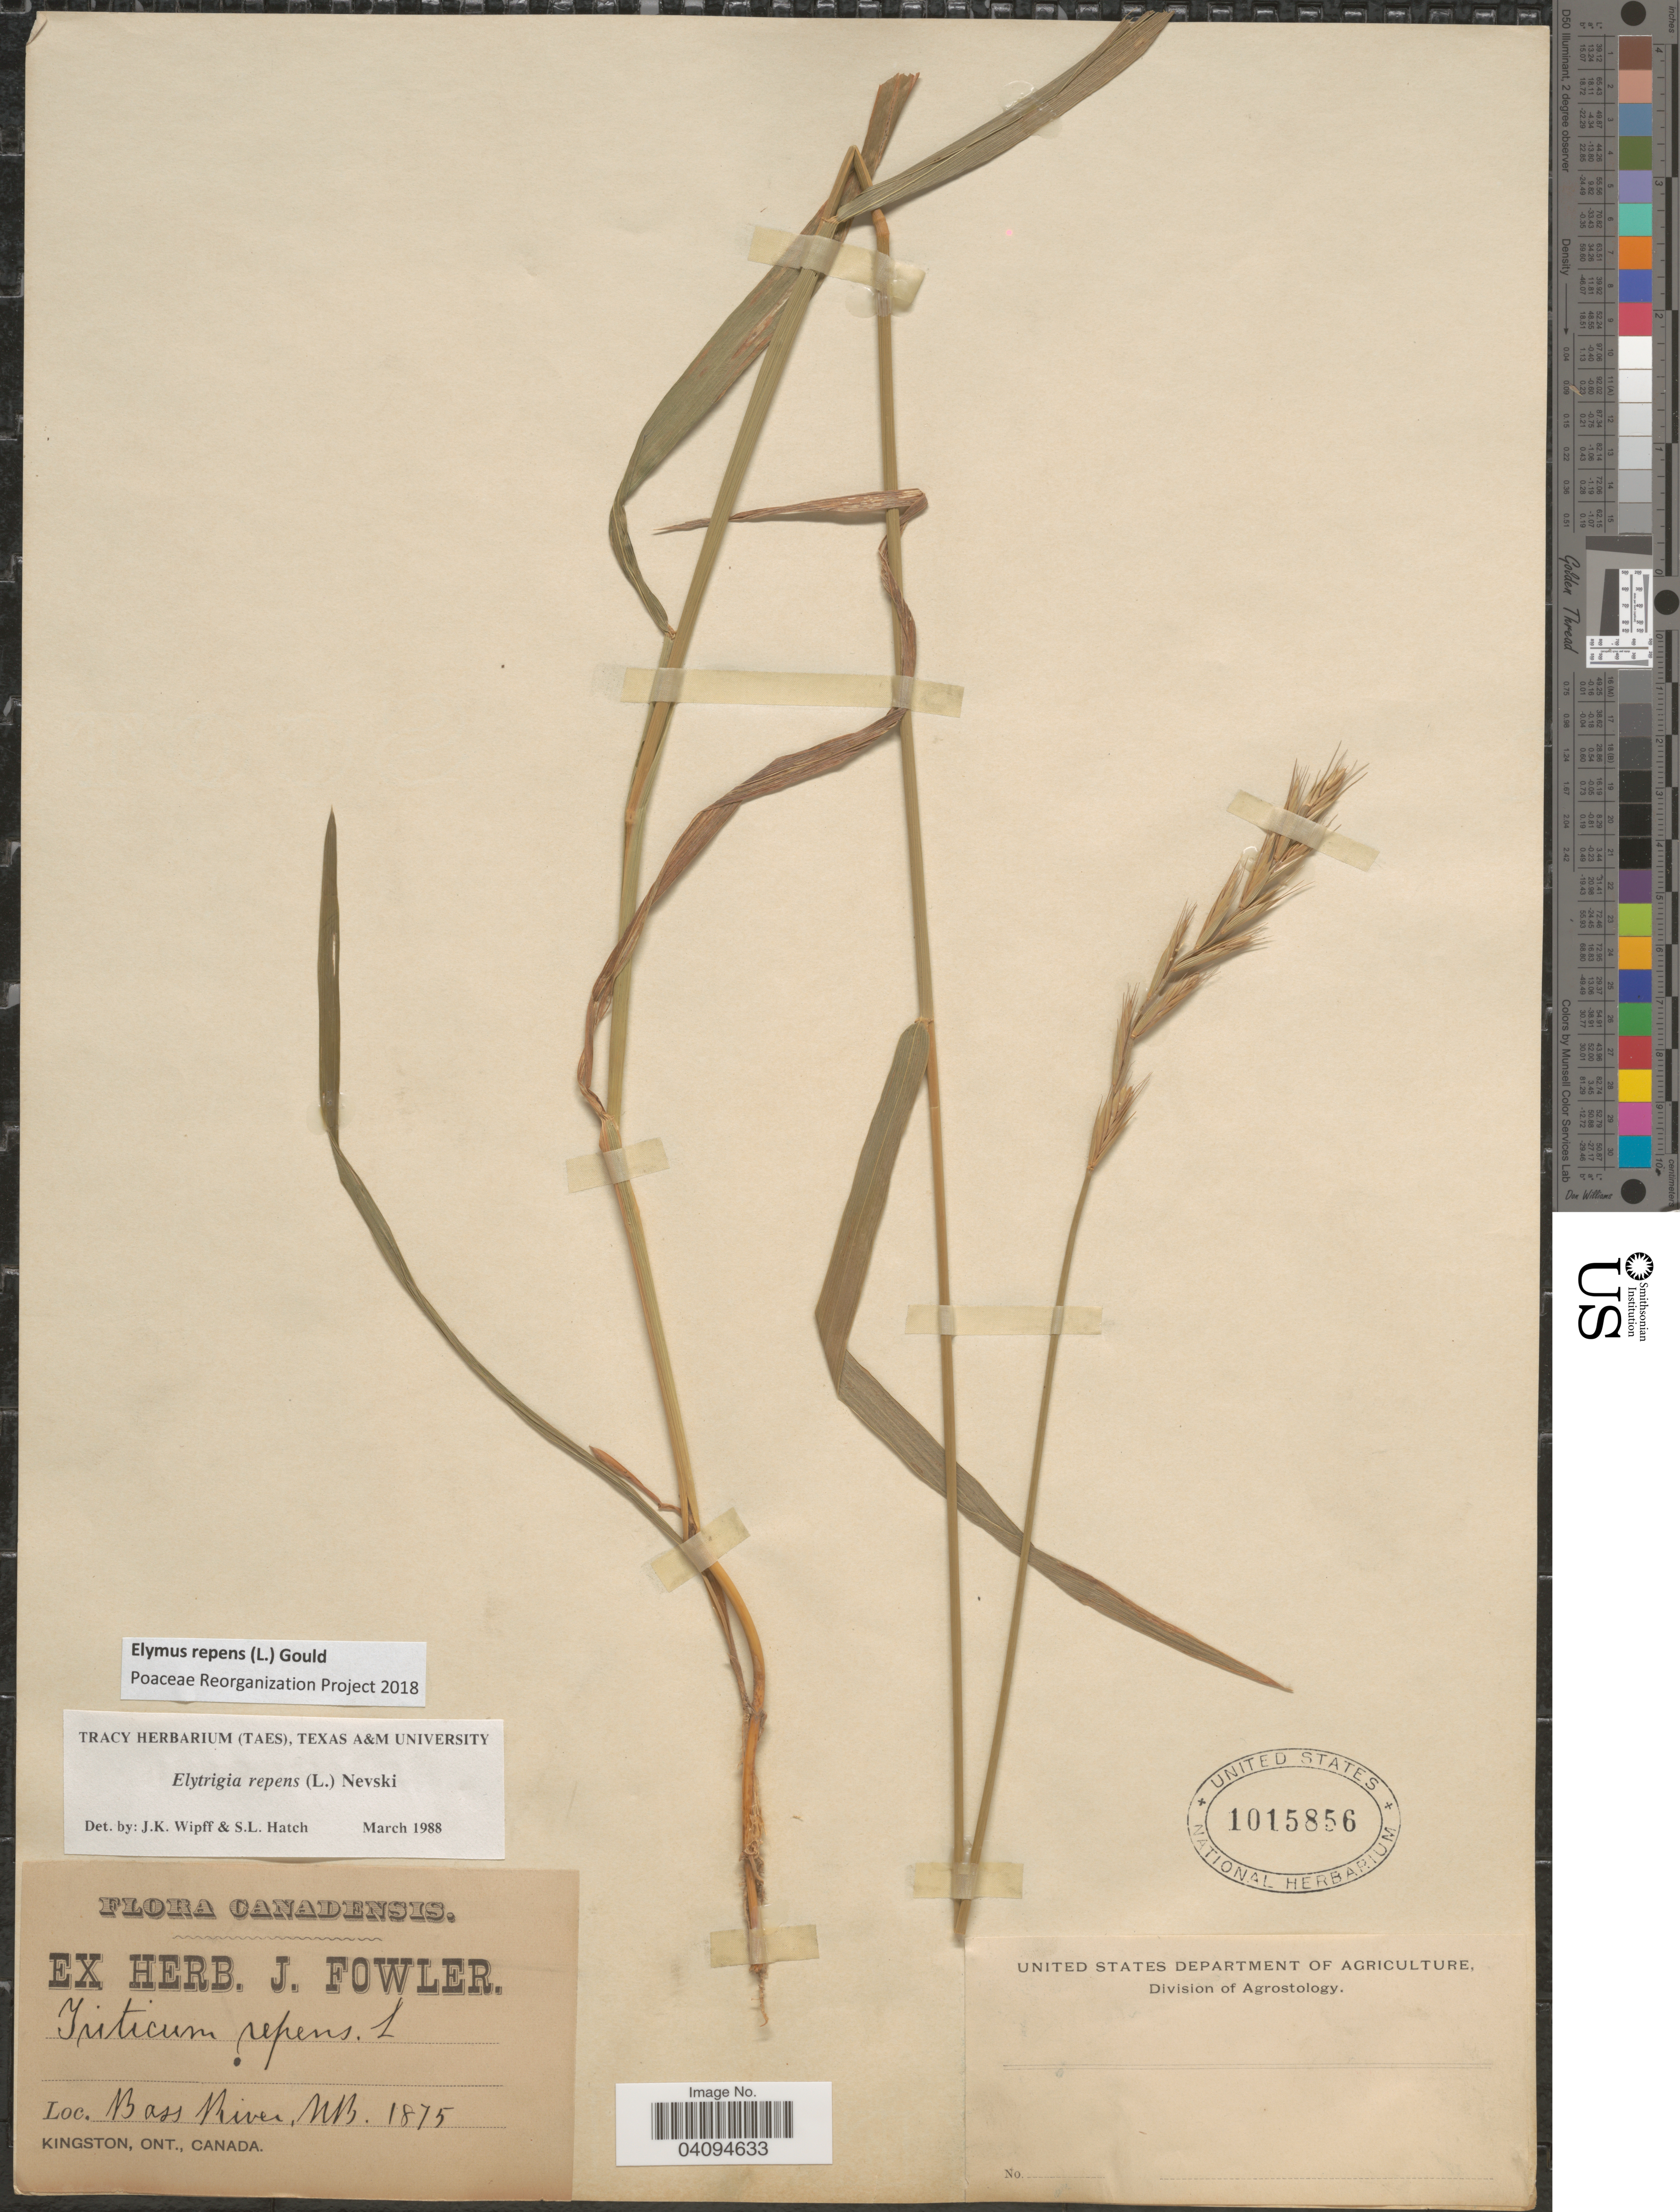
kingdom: Plantae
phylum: Tracheophyta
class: Liliopsida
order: Poales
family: Poaceae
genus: Elymus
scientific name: Elymus repens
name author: (L.) Gould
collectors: ex herb. J. Fowler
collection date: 1875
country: Canada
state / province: New Brunswick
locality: Canadensis. Bass River.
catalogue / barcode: US 1015856